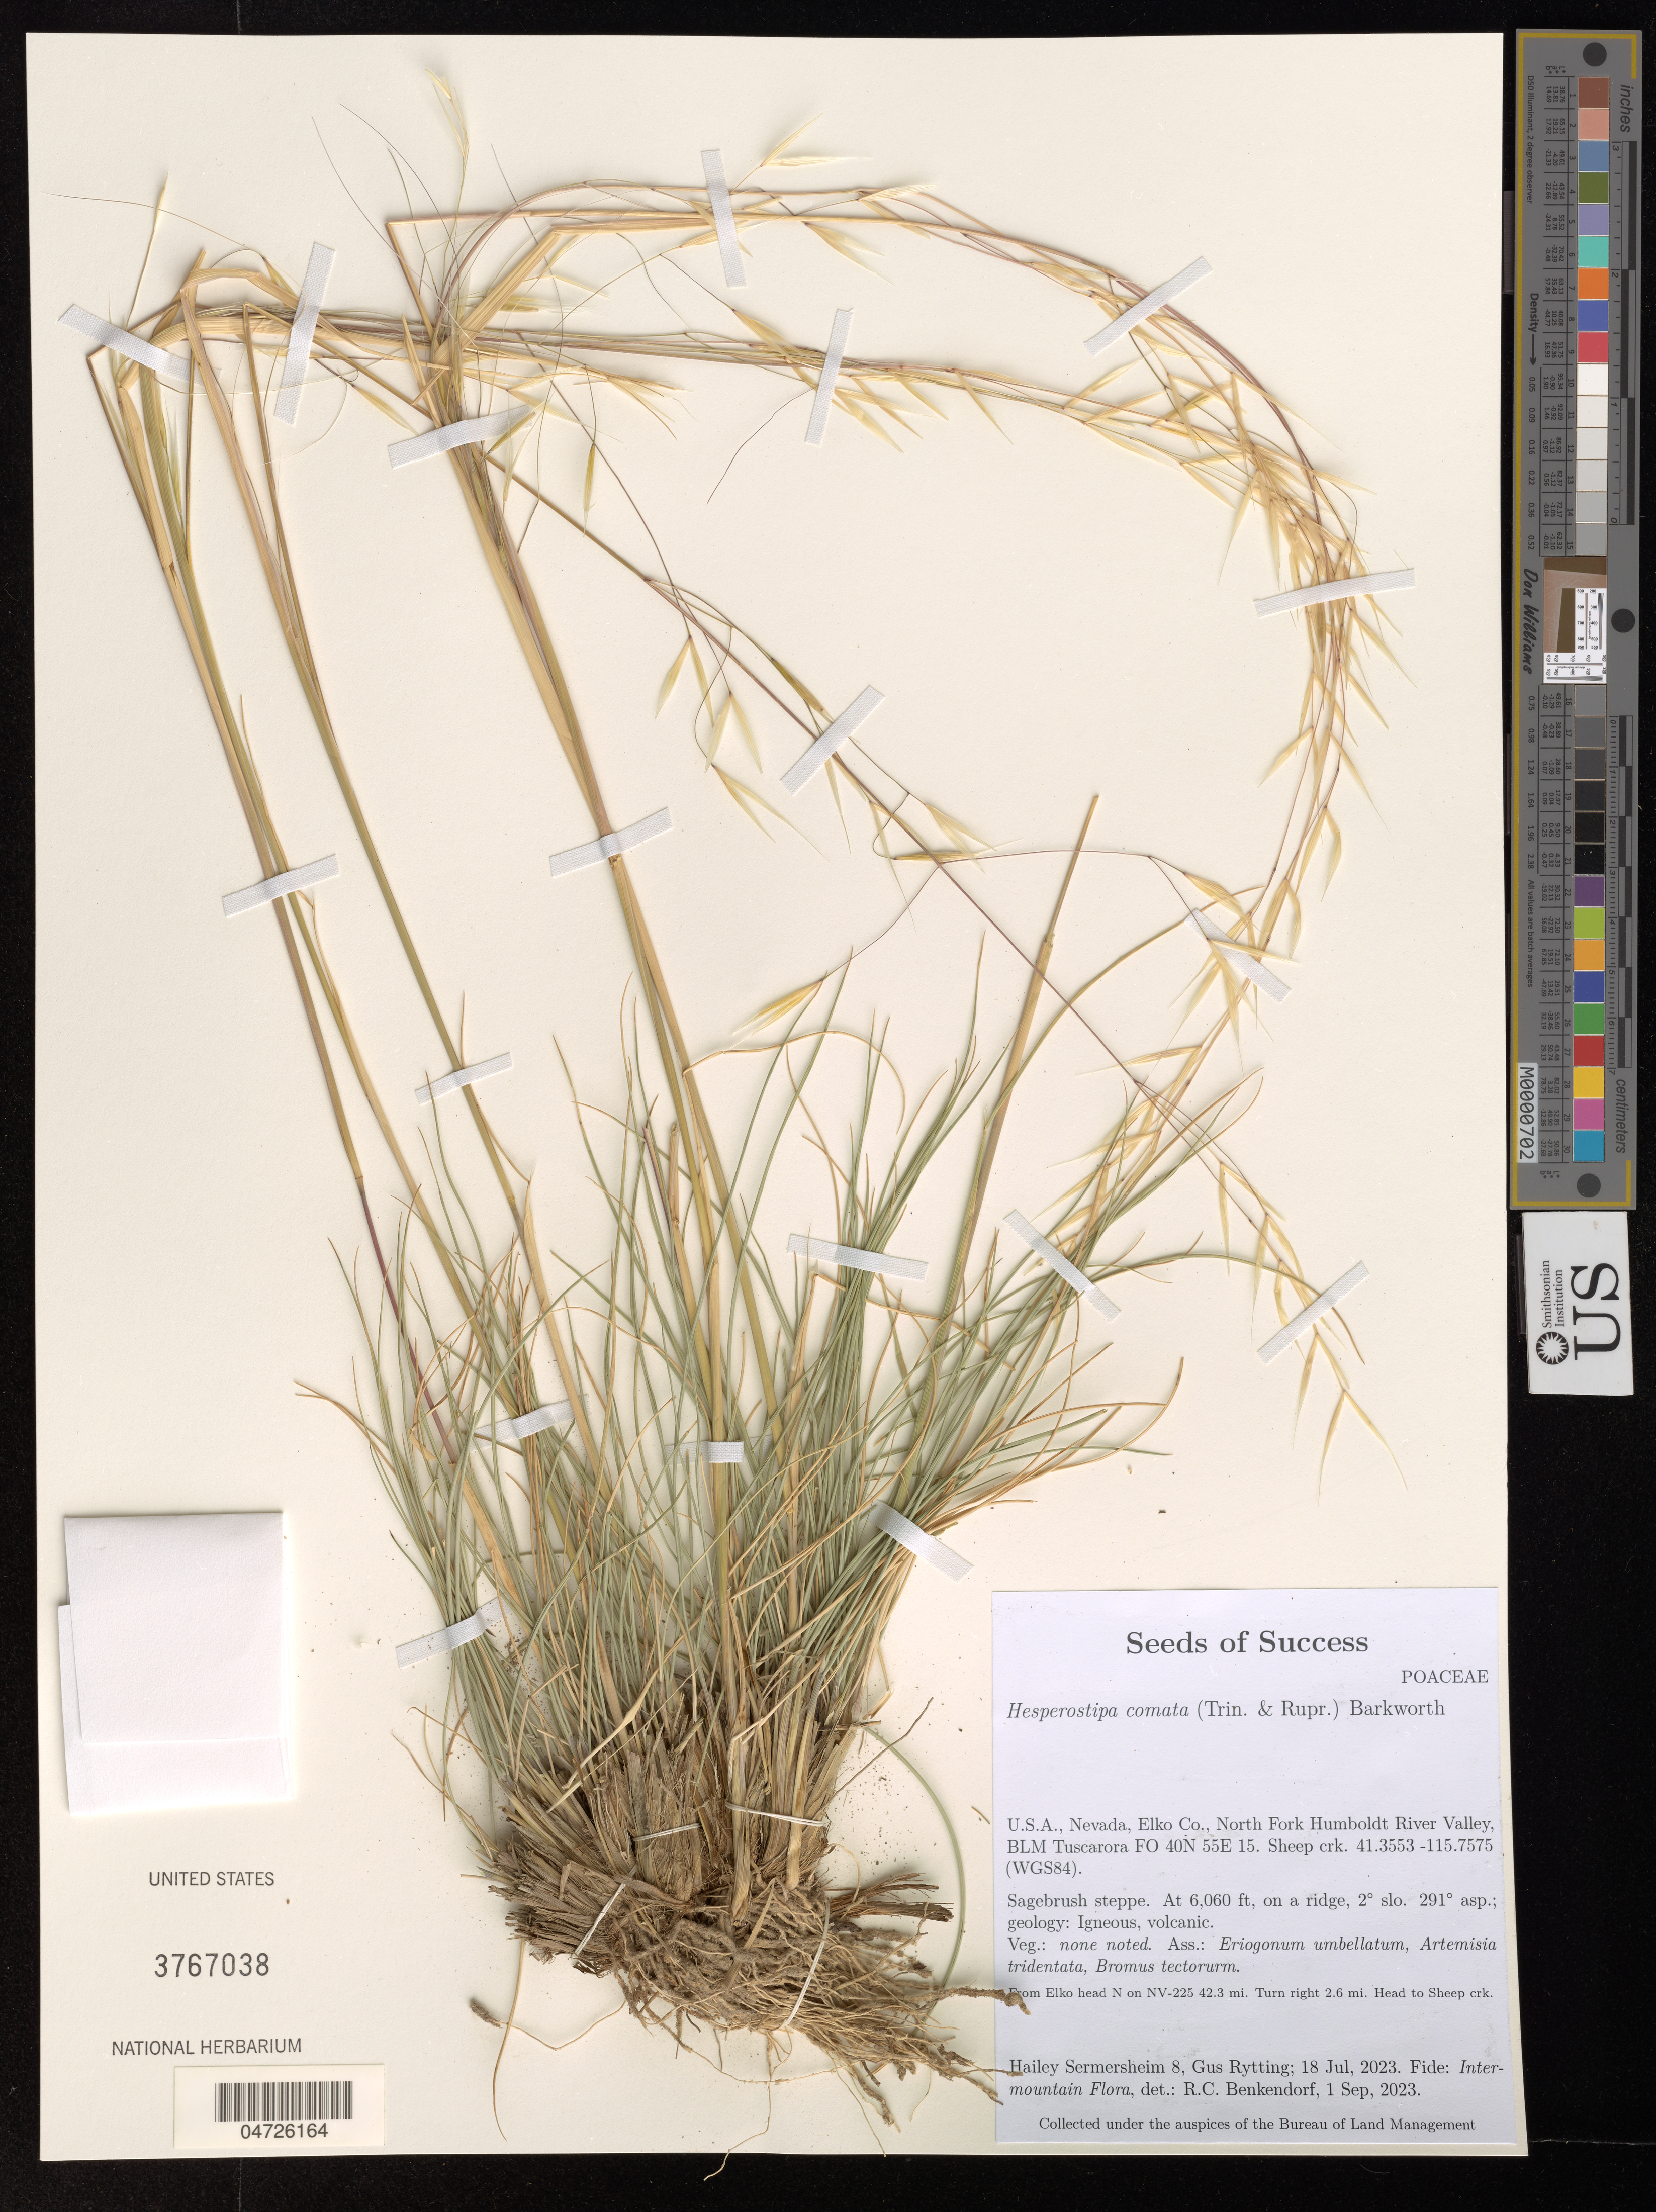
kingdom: Plantae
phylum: Tracheophyta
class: Liliopsida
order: Poales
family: Poaceae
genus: Hesperostipa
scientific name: Hesperostipa comata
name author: (Trin. & Rupr.) Barkworth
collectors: H. Sermersheim & G. Rytting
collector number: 8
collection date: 2023-07-18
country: United States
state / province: Nevada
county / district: Elko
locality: Elko Co., North Fork Humboldt River Valley, BLM Tuscarora FO 40N 55E 15. Sheep crk. !om Elko head N on NV-225 42.3 mi. Turn right 2.6 mi. Head to Sheep crk. (WGS84).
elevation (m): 1847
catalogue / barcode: US 3767038